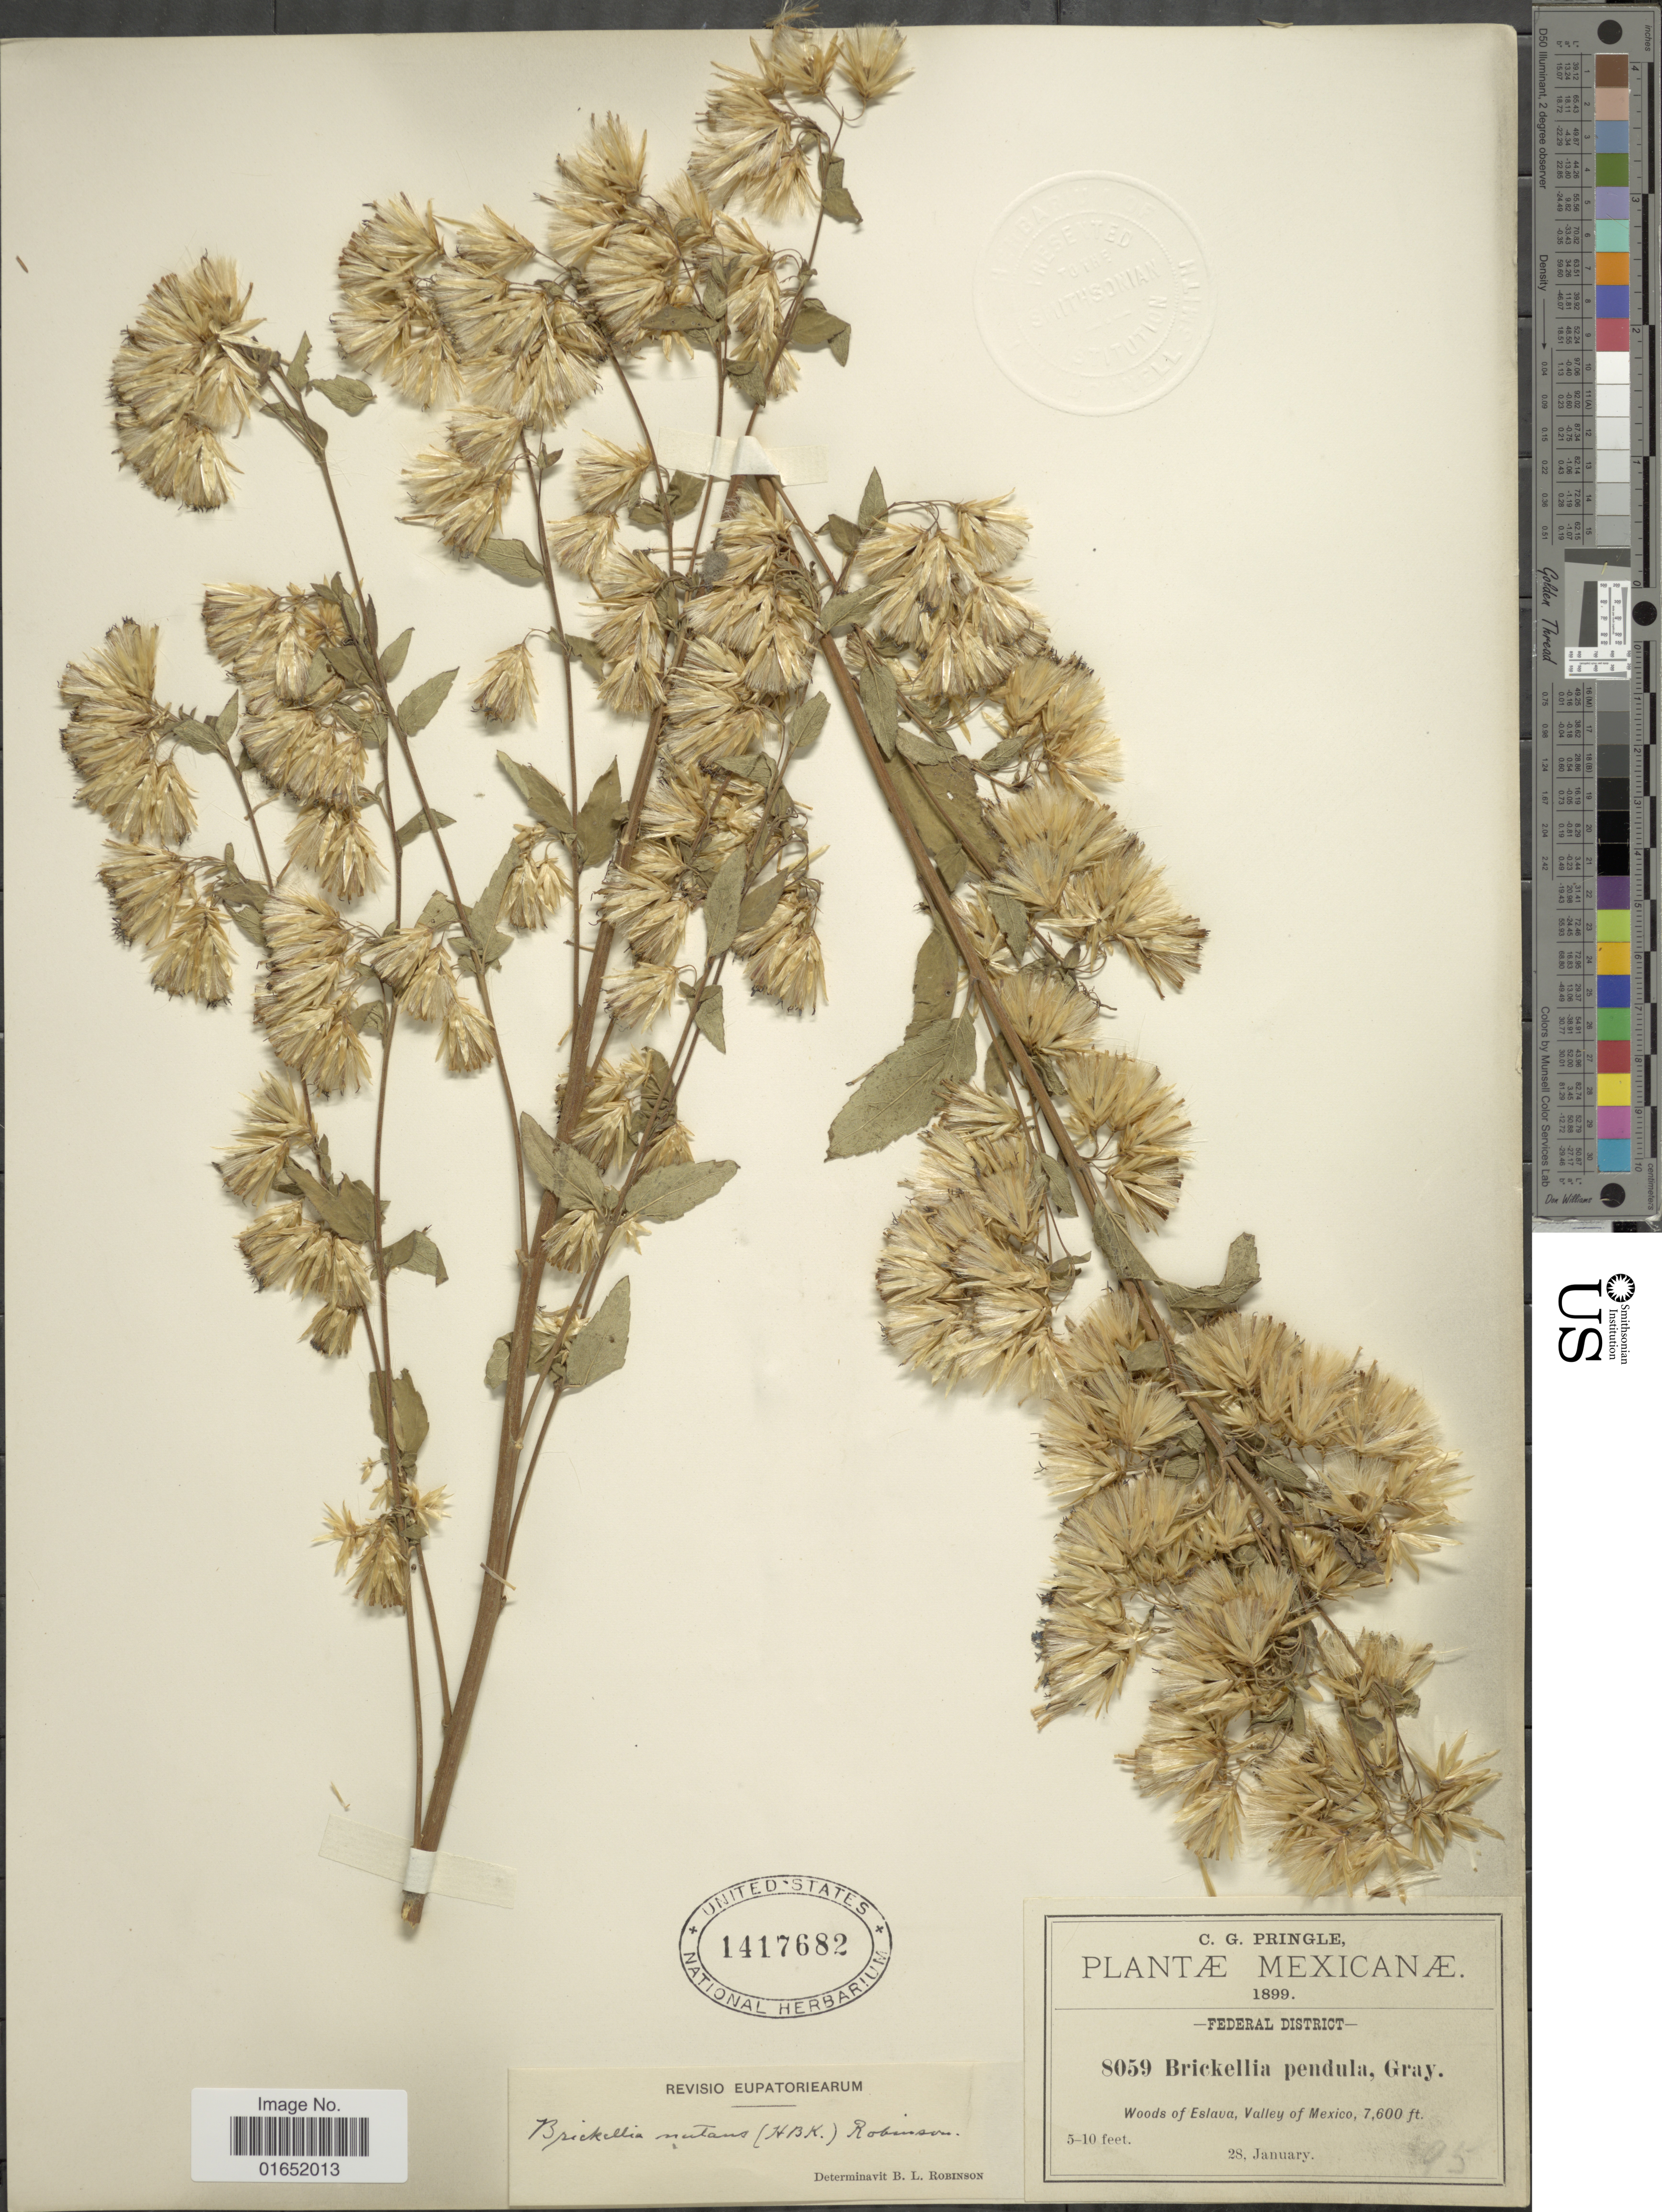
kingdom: Plantae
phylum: Tracheophyta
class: Magnoliopsida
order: Asterales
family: Asteraceae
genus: Brickellia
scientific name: Brickellia nutanticeps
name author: S.F. Blake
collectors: C. G. Pringle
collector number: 8059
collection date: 1899-01-28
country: Mexico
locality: Federal District, Woods of Eslava, Valley of Mexico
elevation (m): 2316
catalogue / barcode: US 1417682